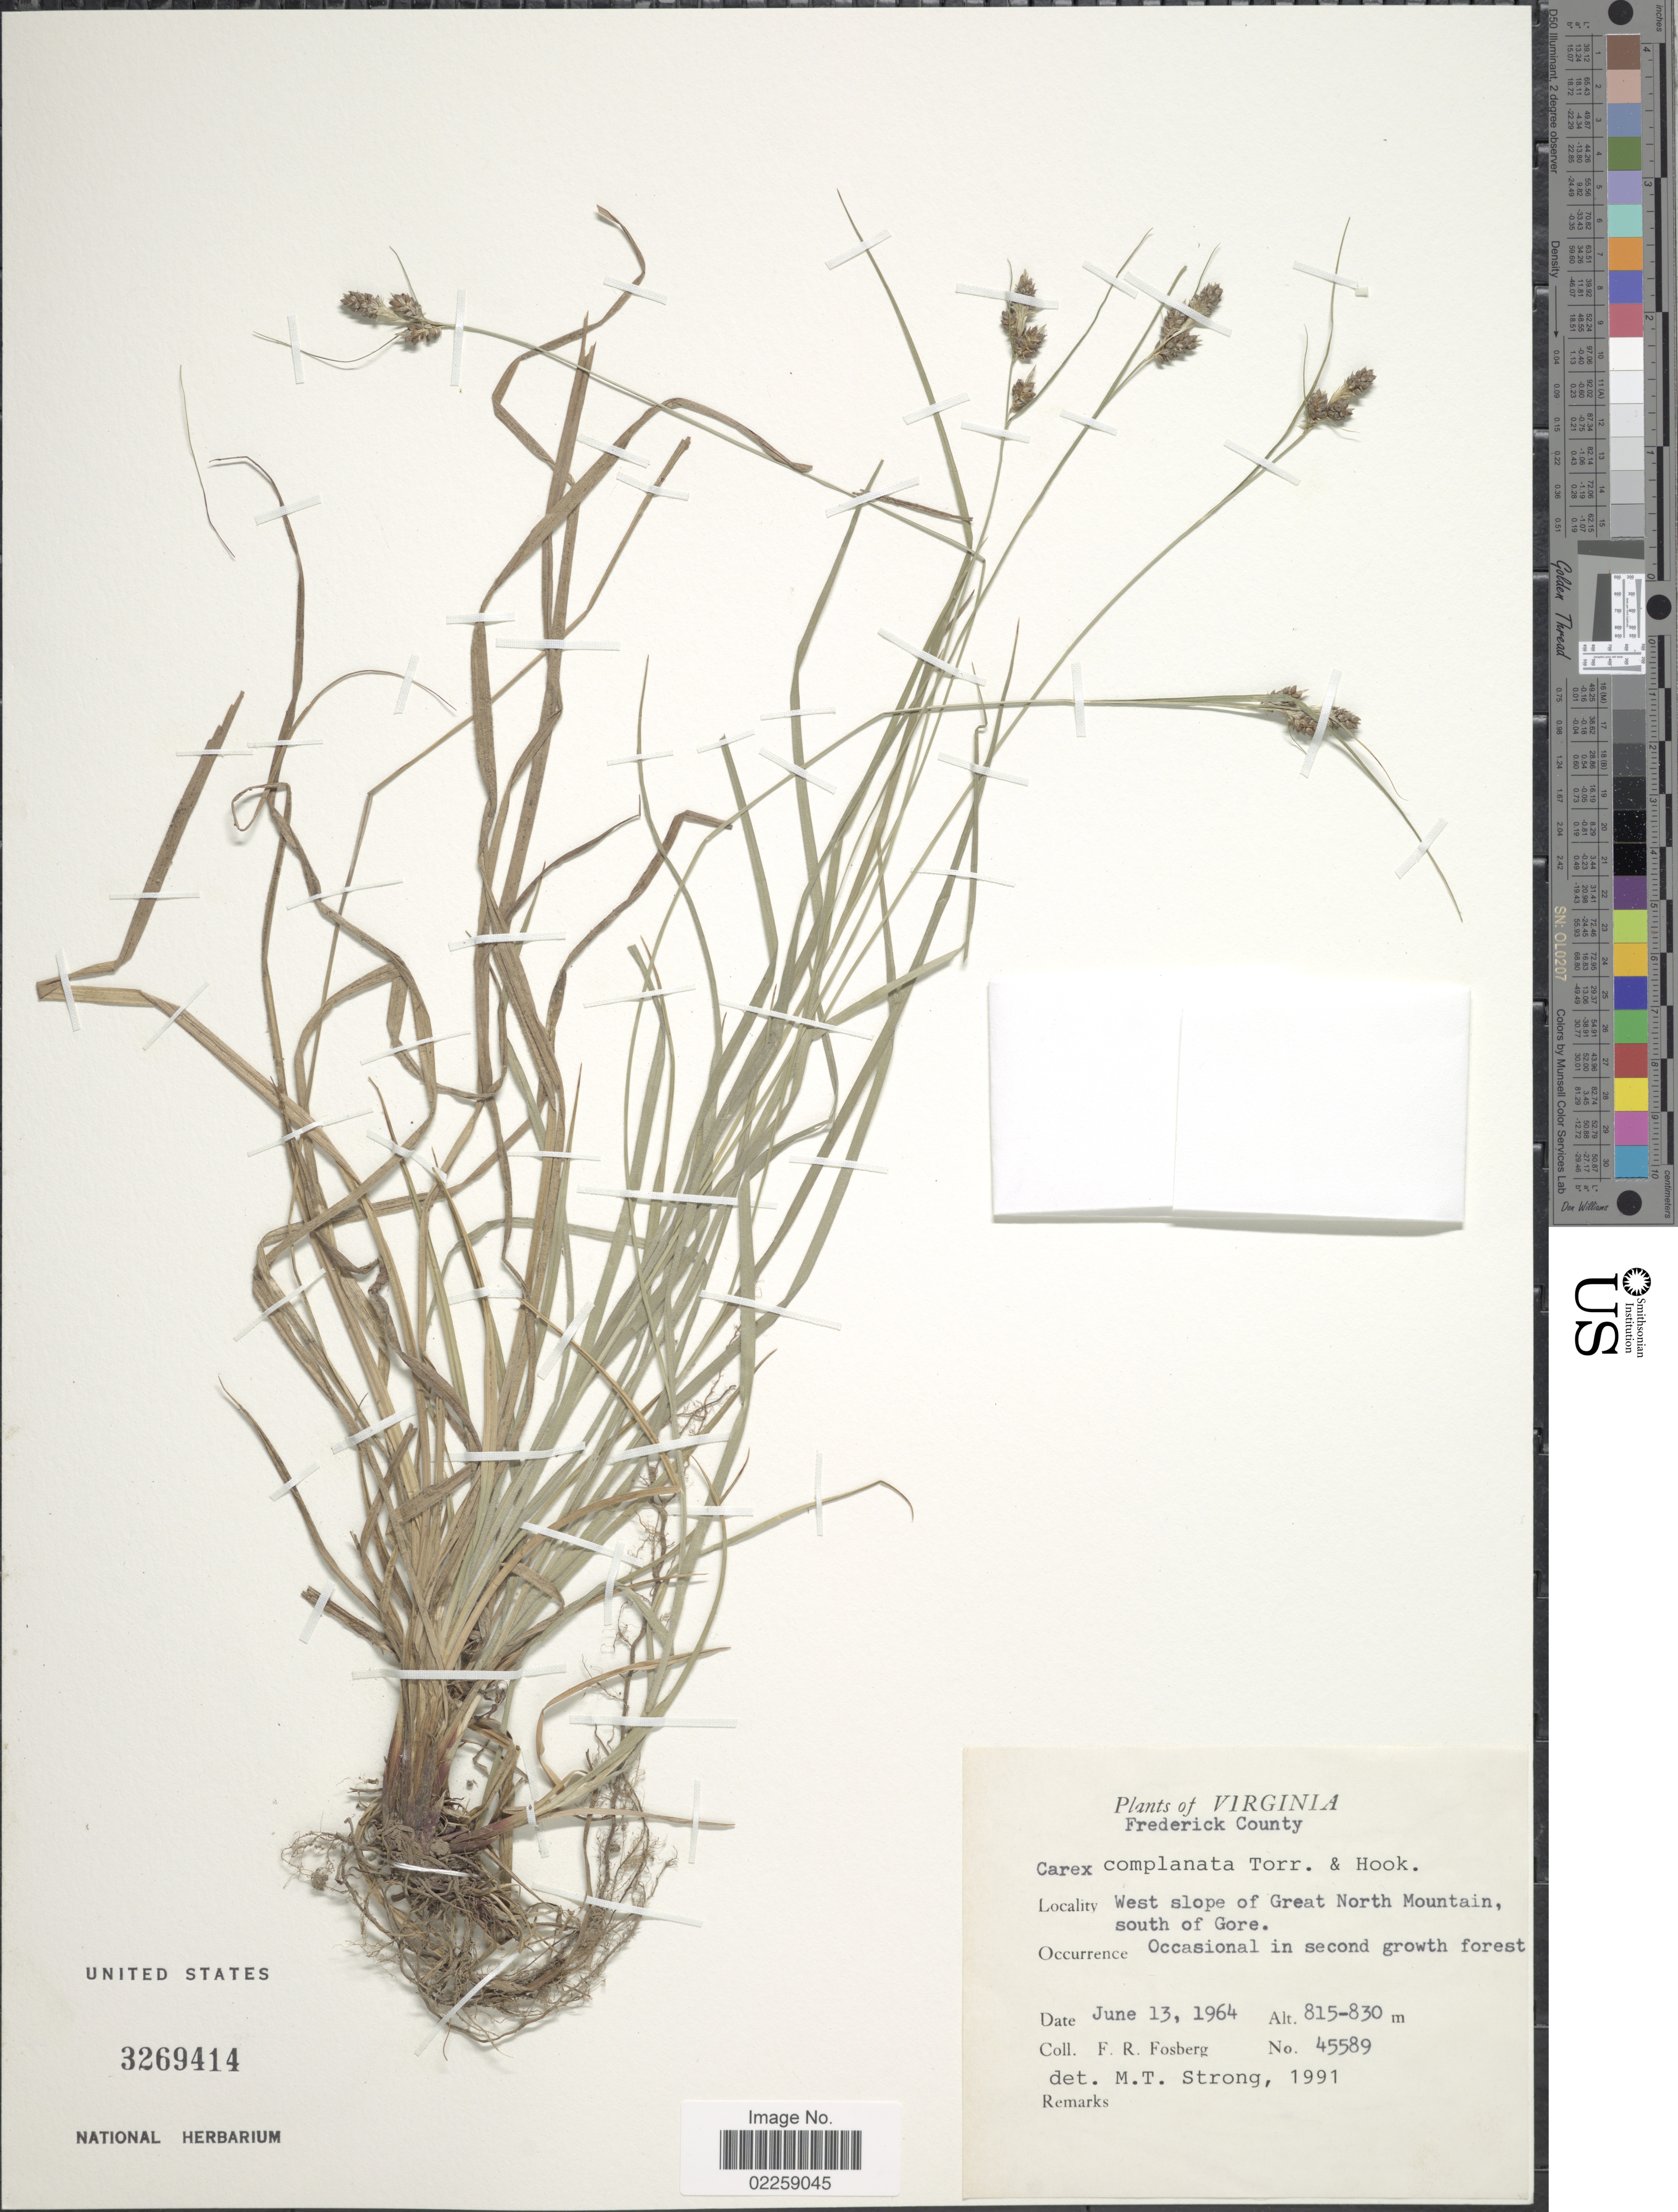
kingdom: Plantae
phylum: Tracheophyta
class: Liliopsida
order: Poales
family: Cyperaceae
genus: Carex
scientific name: Carex complanata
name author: Torr. & Hook.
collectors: F. R. Fosberg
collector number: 45589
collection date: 1964-06-13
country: United States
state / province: Virginia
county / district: Frederick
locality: Frederick County. West slope of Great North Mountain, south of Gore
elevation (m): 815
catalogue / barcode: US 3269414